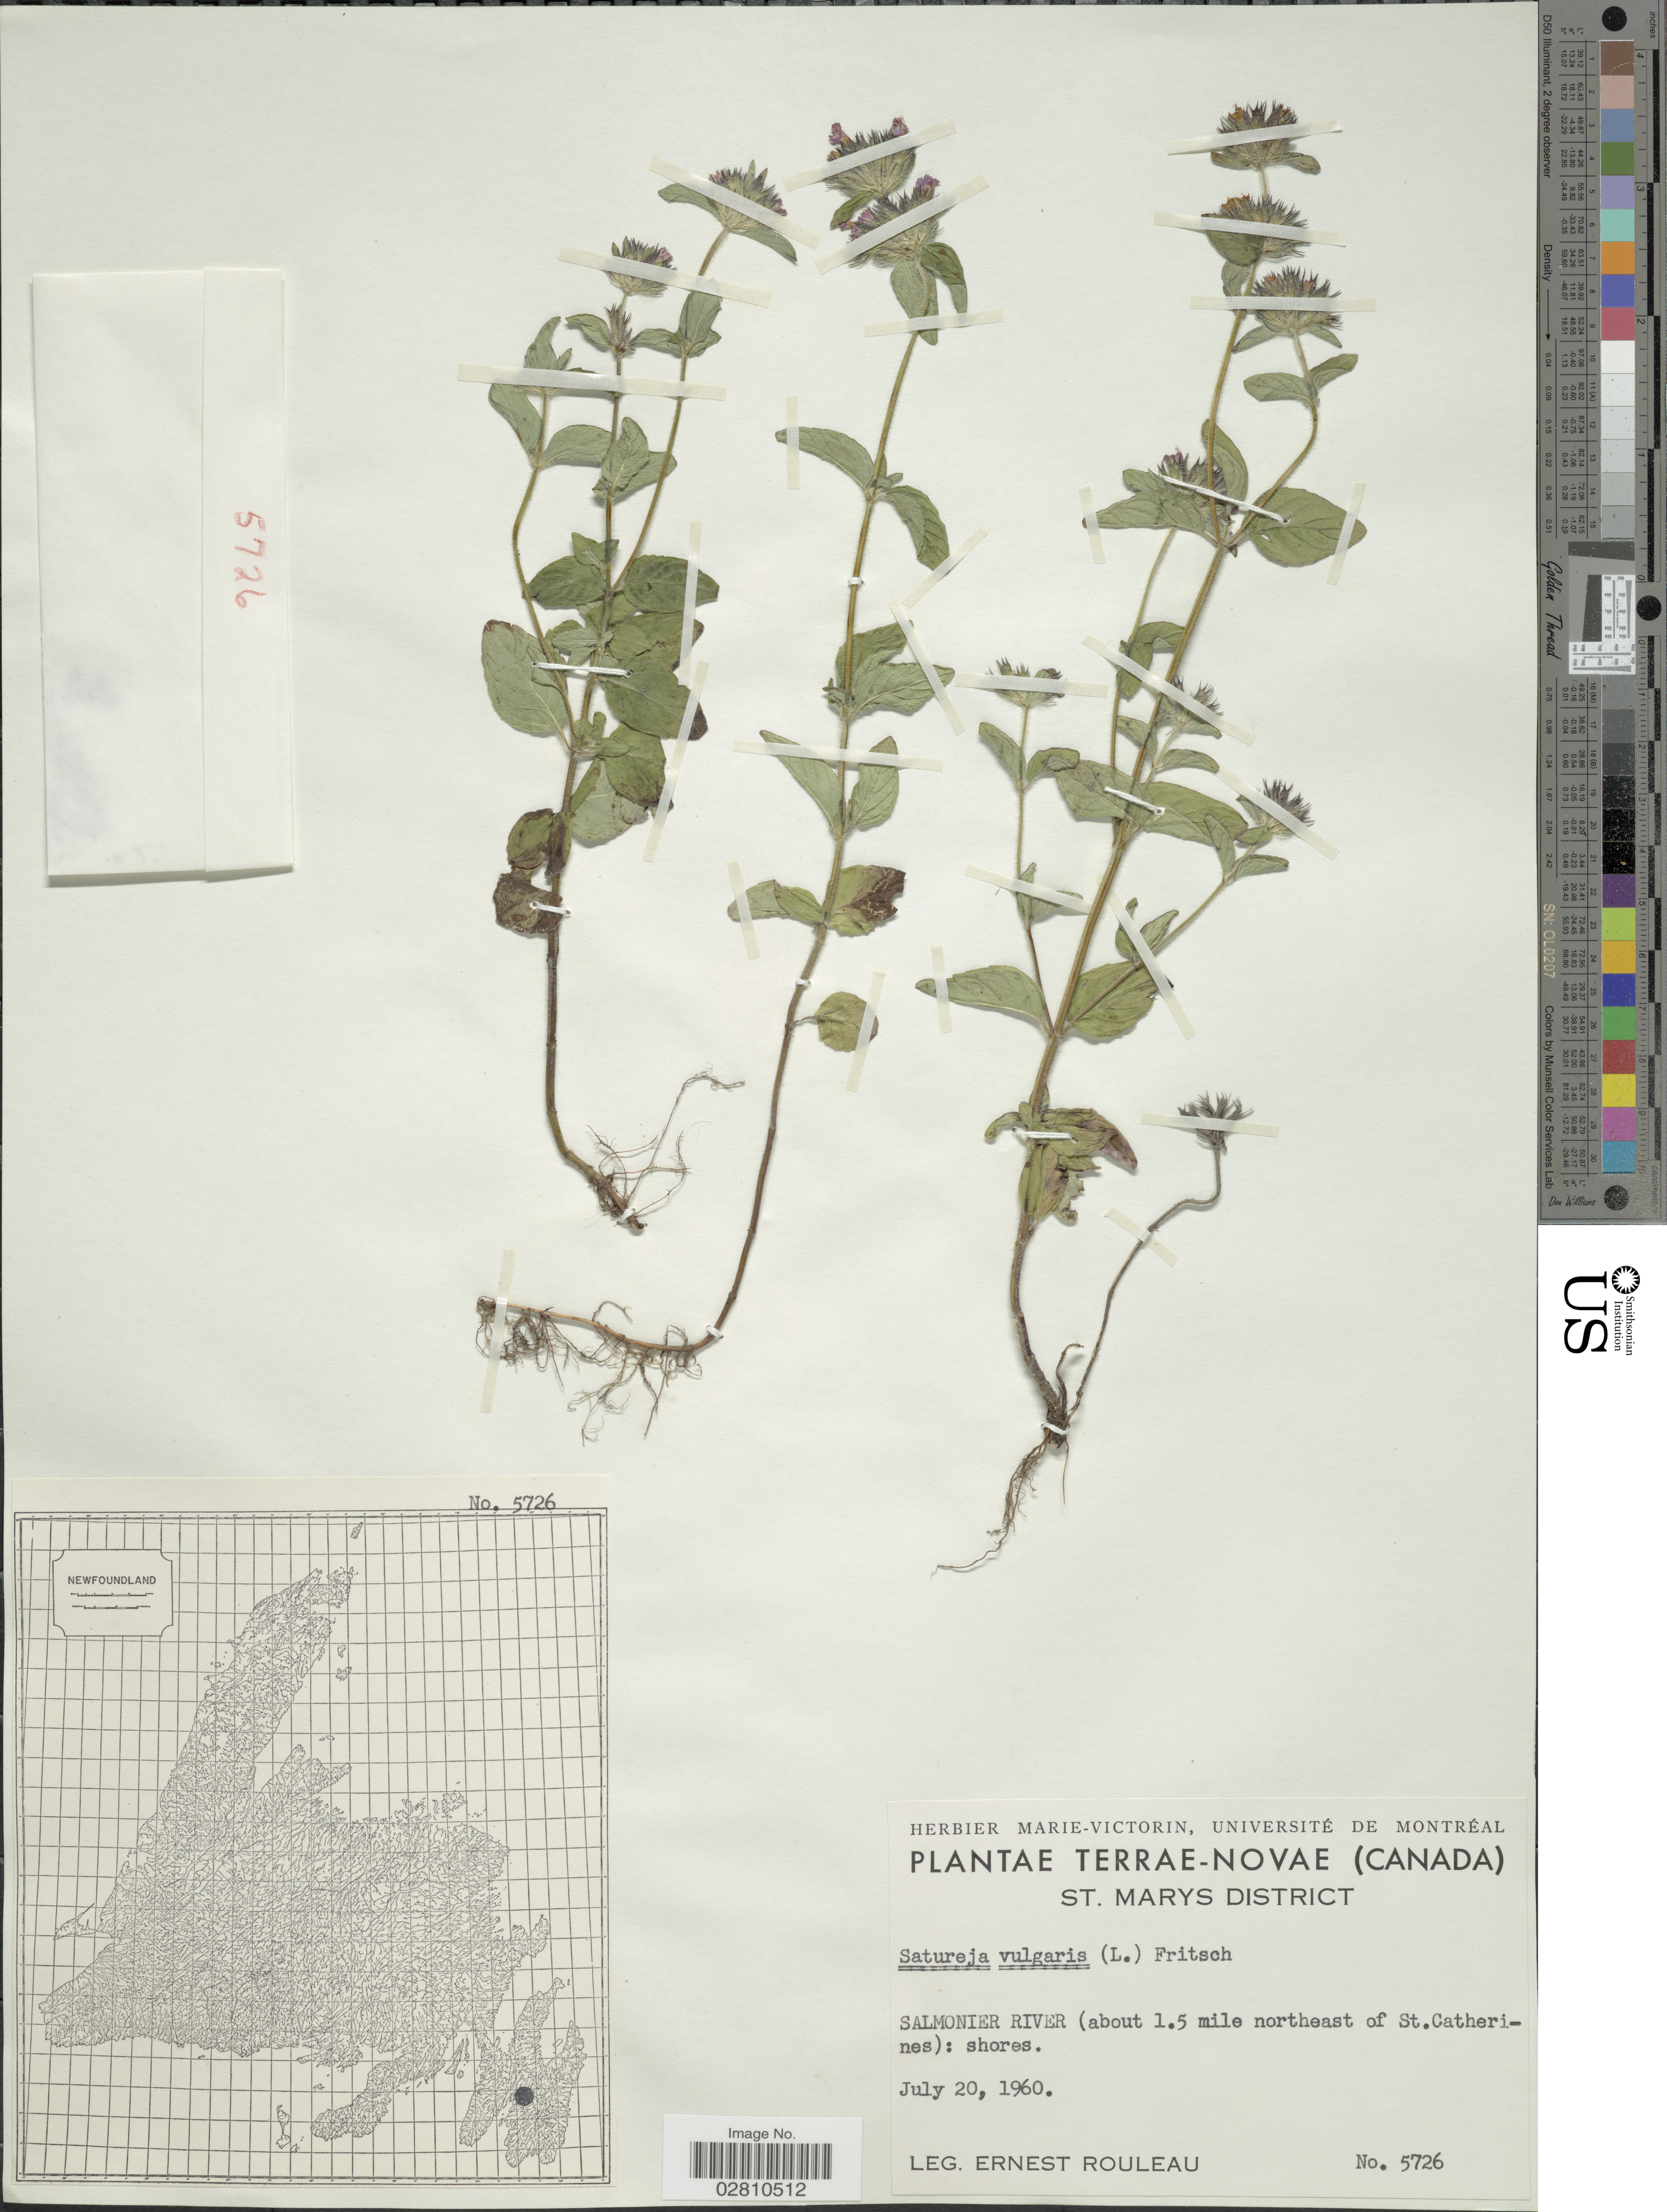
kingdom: Plantae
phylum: Tracheophyta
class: Magnoliopsida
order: Lamiales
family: Lamiaceae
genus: Clinopodium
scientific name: Clinopodium vulgare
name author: L.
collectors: E. Rouleau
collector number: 5726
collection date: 1960-07-20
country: Canada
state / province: Newfoundland and Labrador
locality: Terrae-Novae, St. Marys District, Salmonier River (about 1.5 mile northeast of St. Catherines): shores.